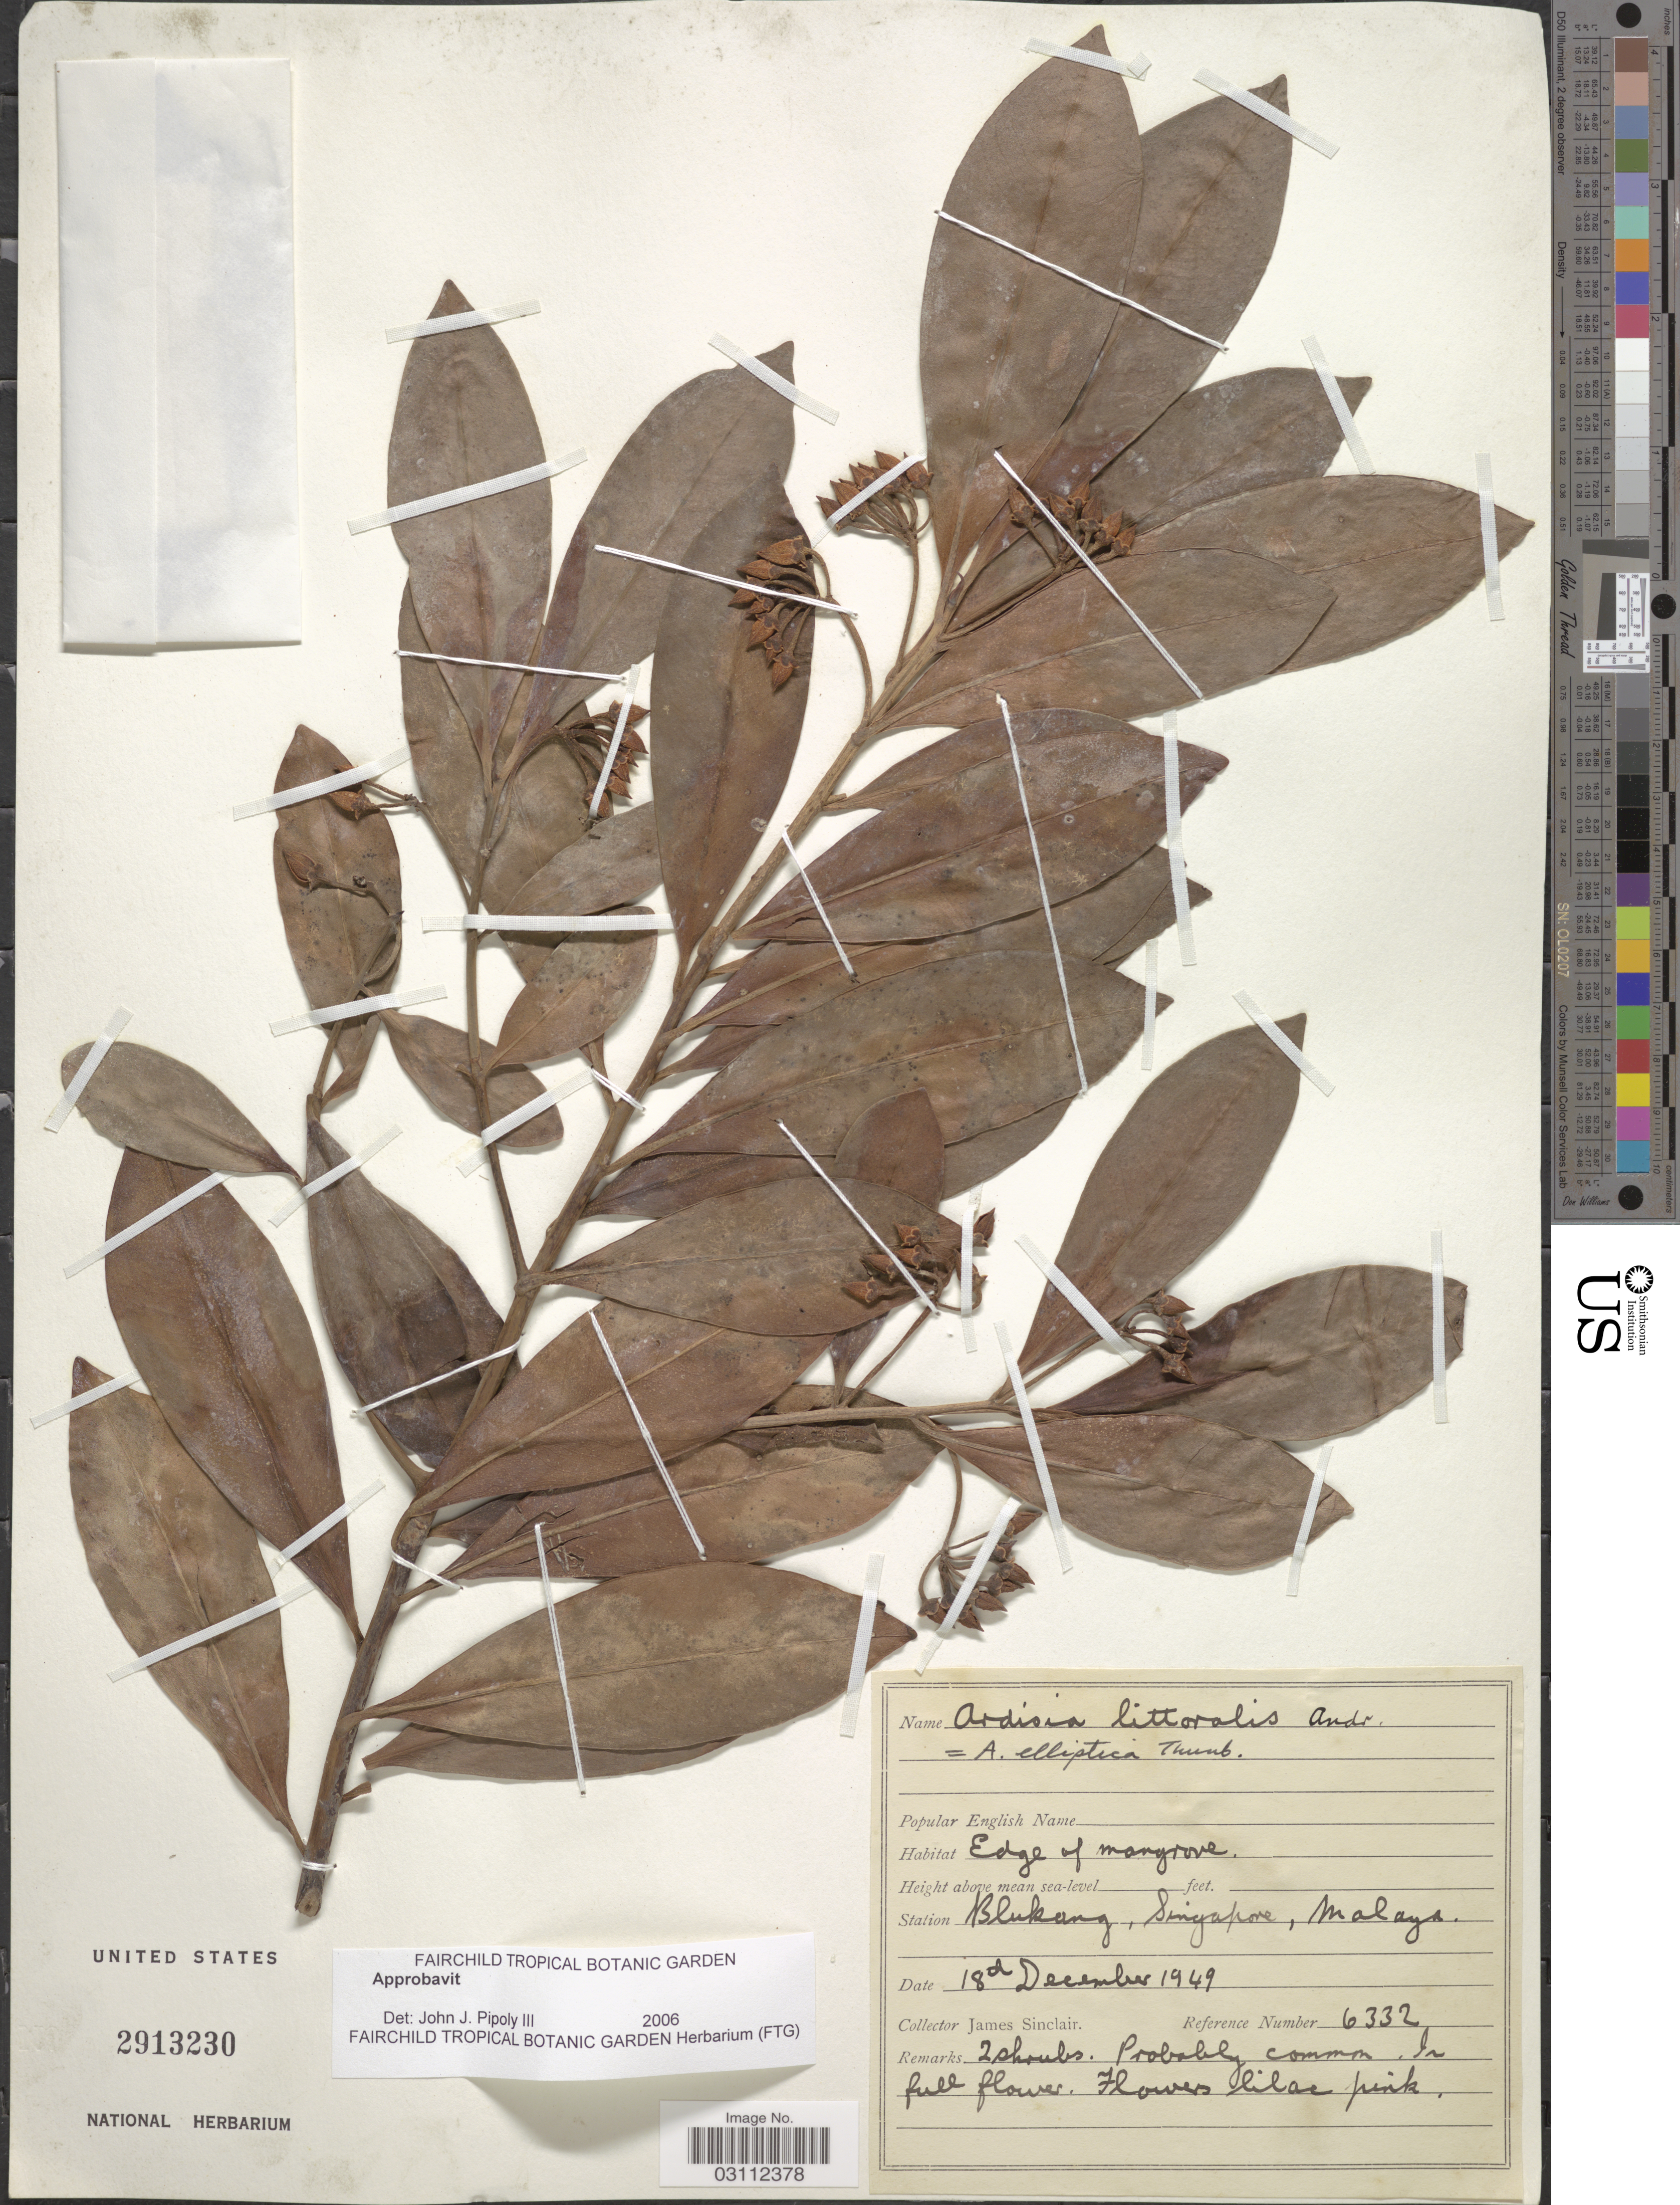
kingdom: Plantae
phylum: Tracheophyta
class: Magnoliopsida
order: Ericales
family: Primulaceae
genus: Ardisia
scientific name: Ardisia elliptica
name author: Thunb.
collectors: J. Sinclair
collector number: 6332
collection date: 1949-12-18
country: Singapore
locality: Station Blukang, Singapore, Malaya.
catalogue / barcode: US 2913230